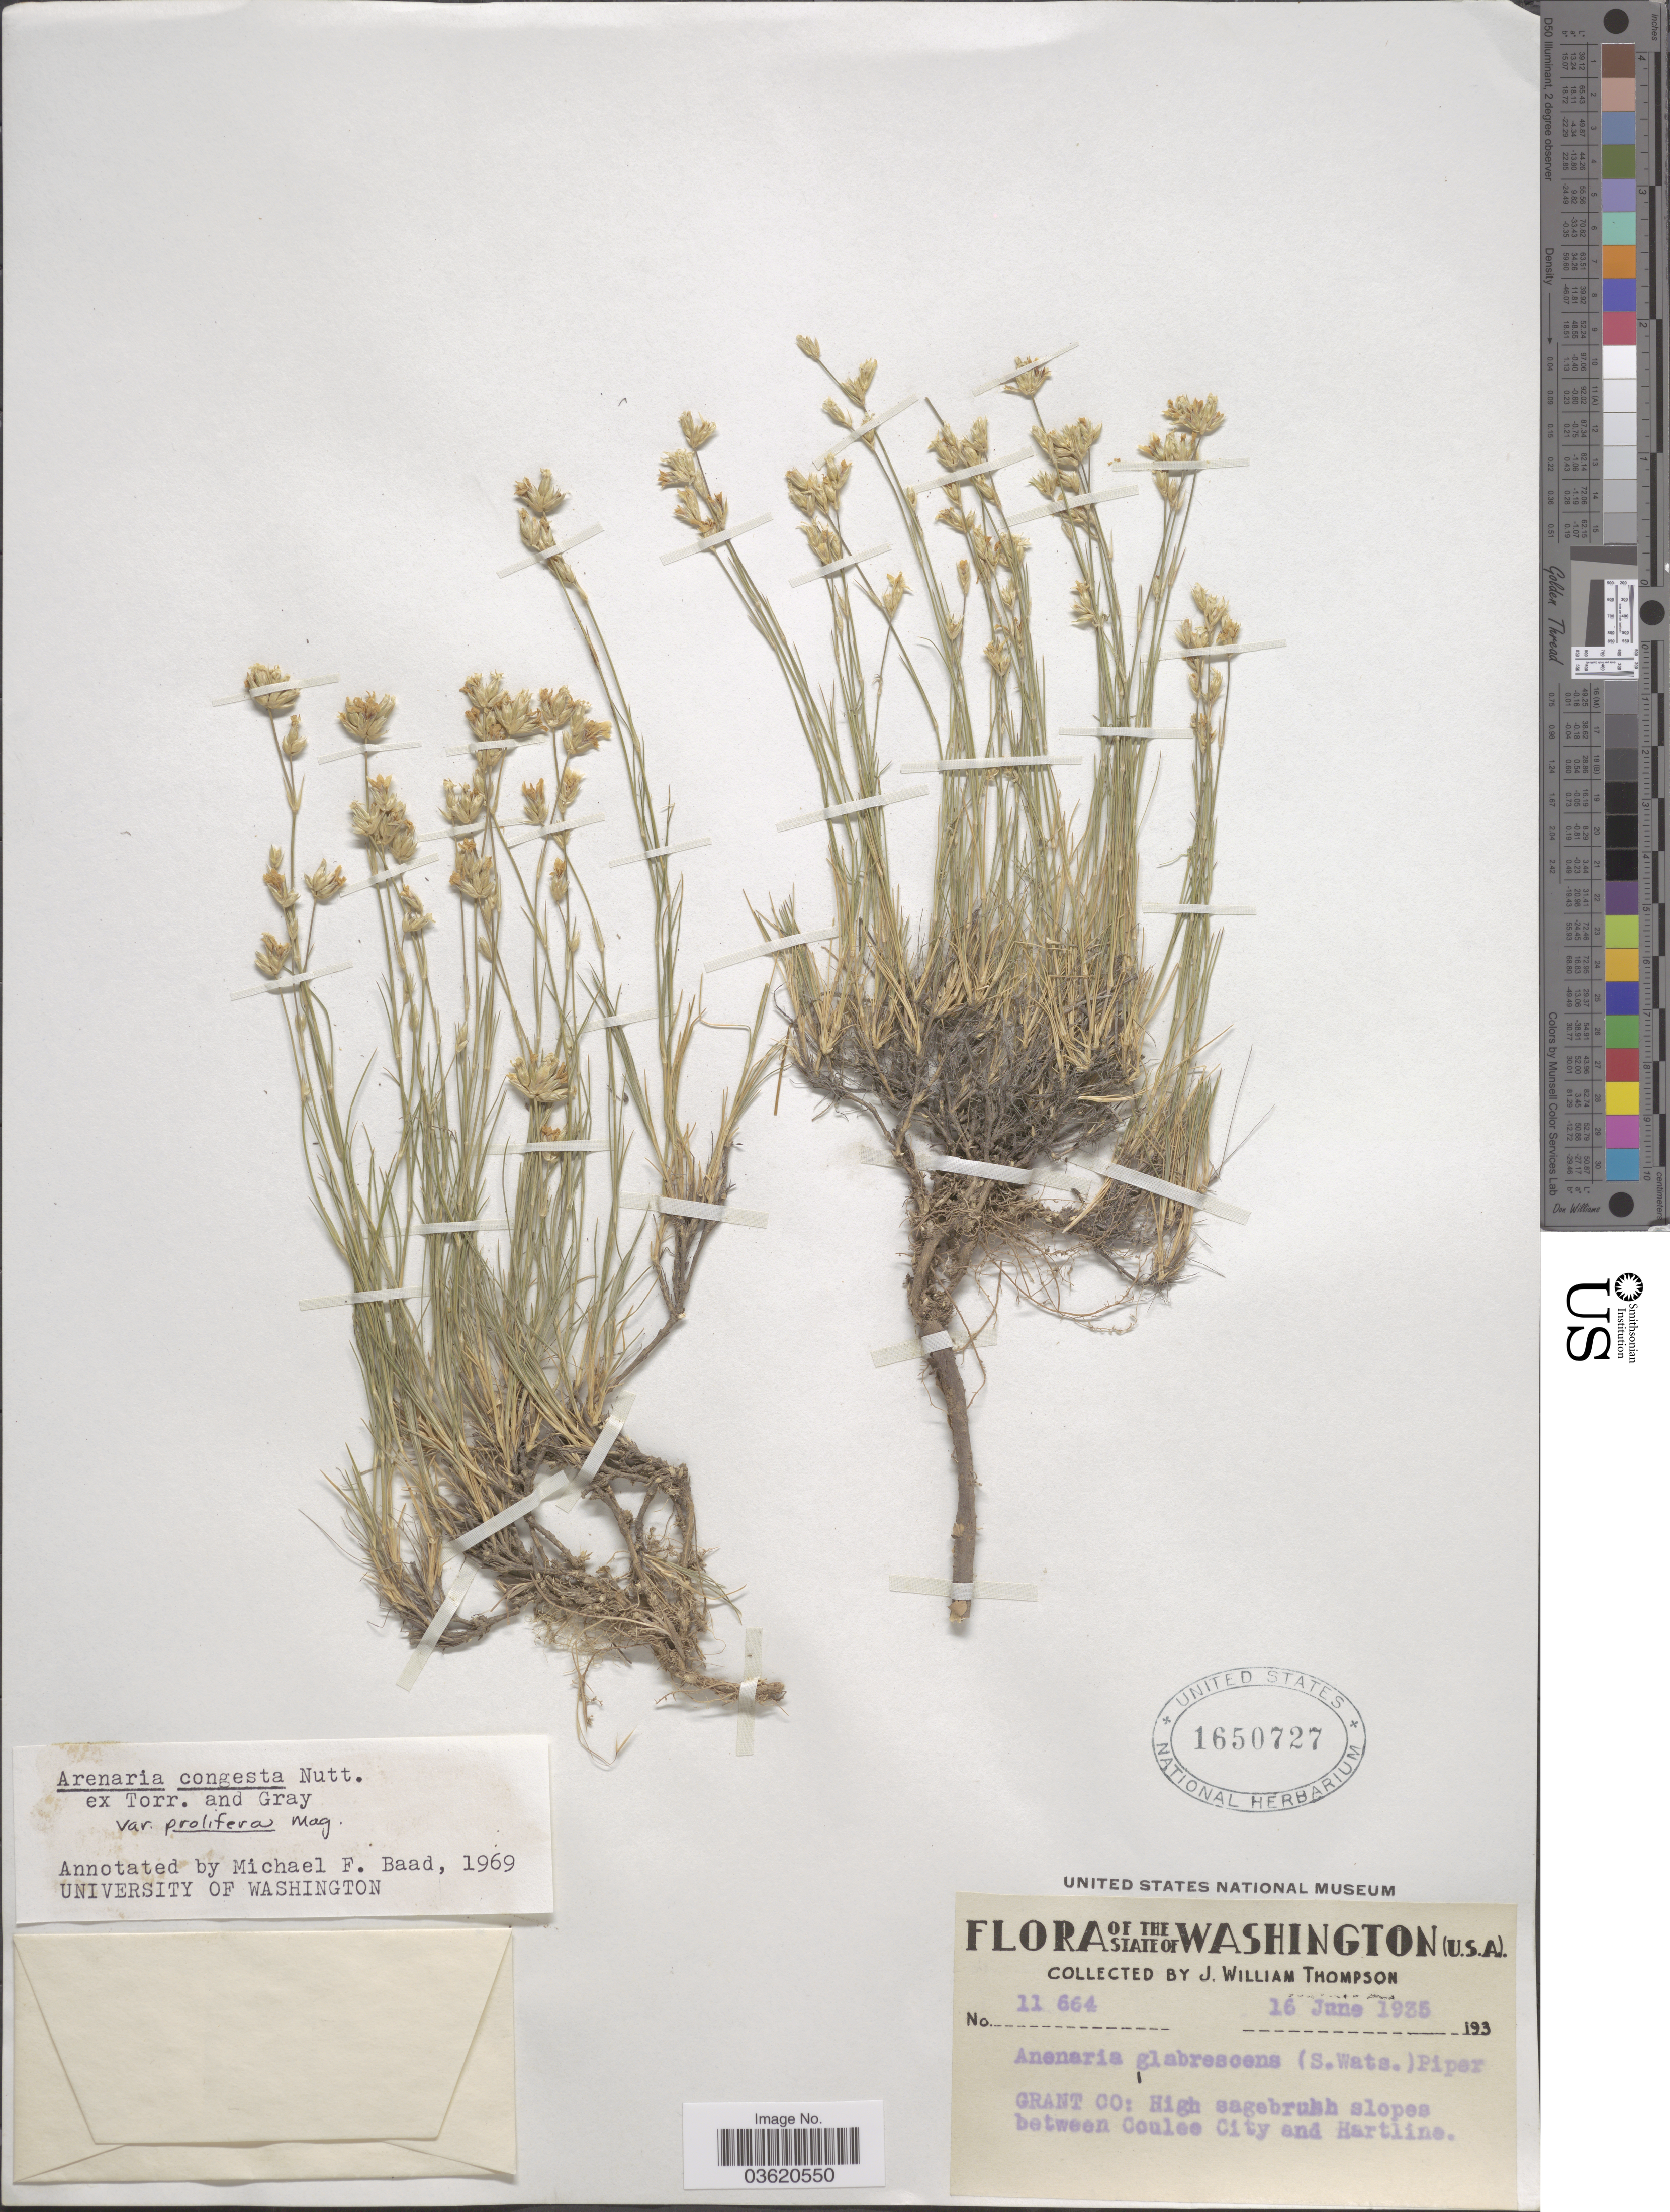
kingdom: Plantae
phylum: Tracheophyta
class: Magnoliopsida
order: Caryophyllales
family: Caryophyllaceae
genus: Eremogone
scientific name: Eremogone congesta var. prolifera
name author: (Maguire) R.L. Hartm. & Rabeler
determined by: U.S. National Herbarium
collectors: J. W. Thompson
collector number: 11664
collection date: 1935-06-16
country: United States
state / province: Washington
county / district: Grant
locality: Grant Co: between Coulee City and Hartline.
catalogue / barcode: US 1650727